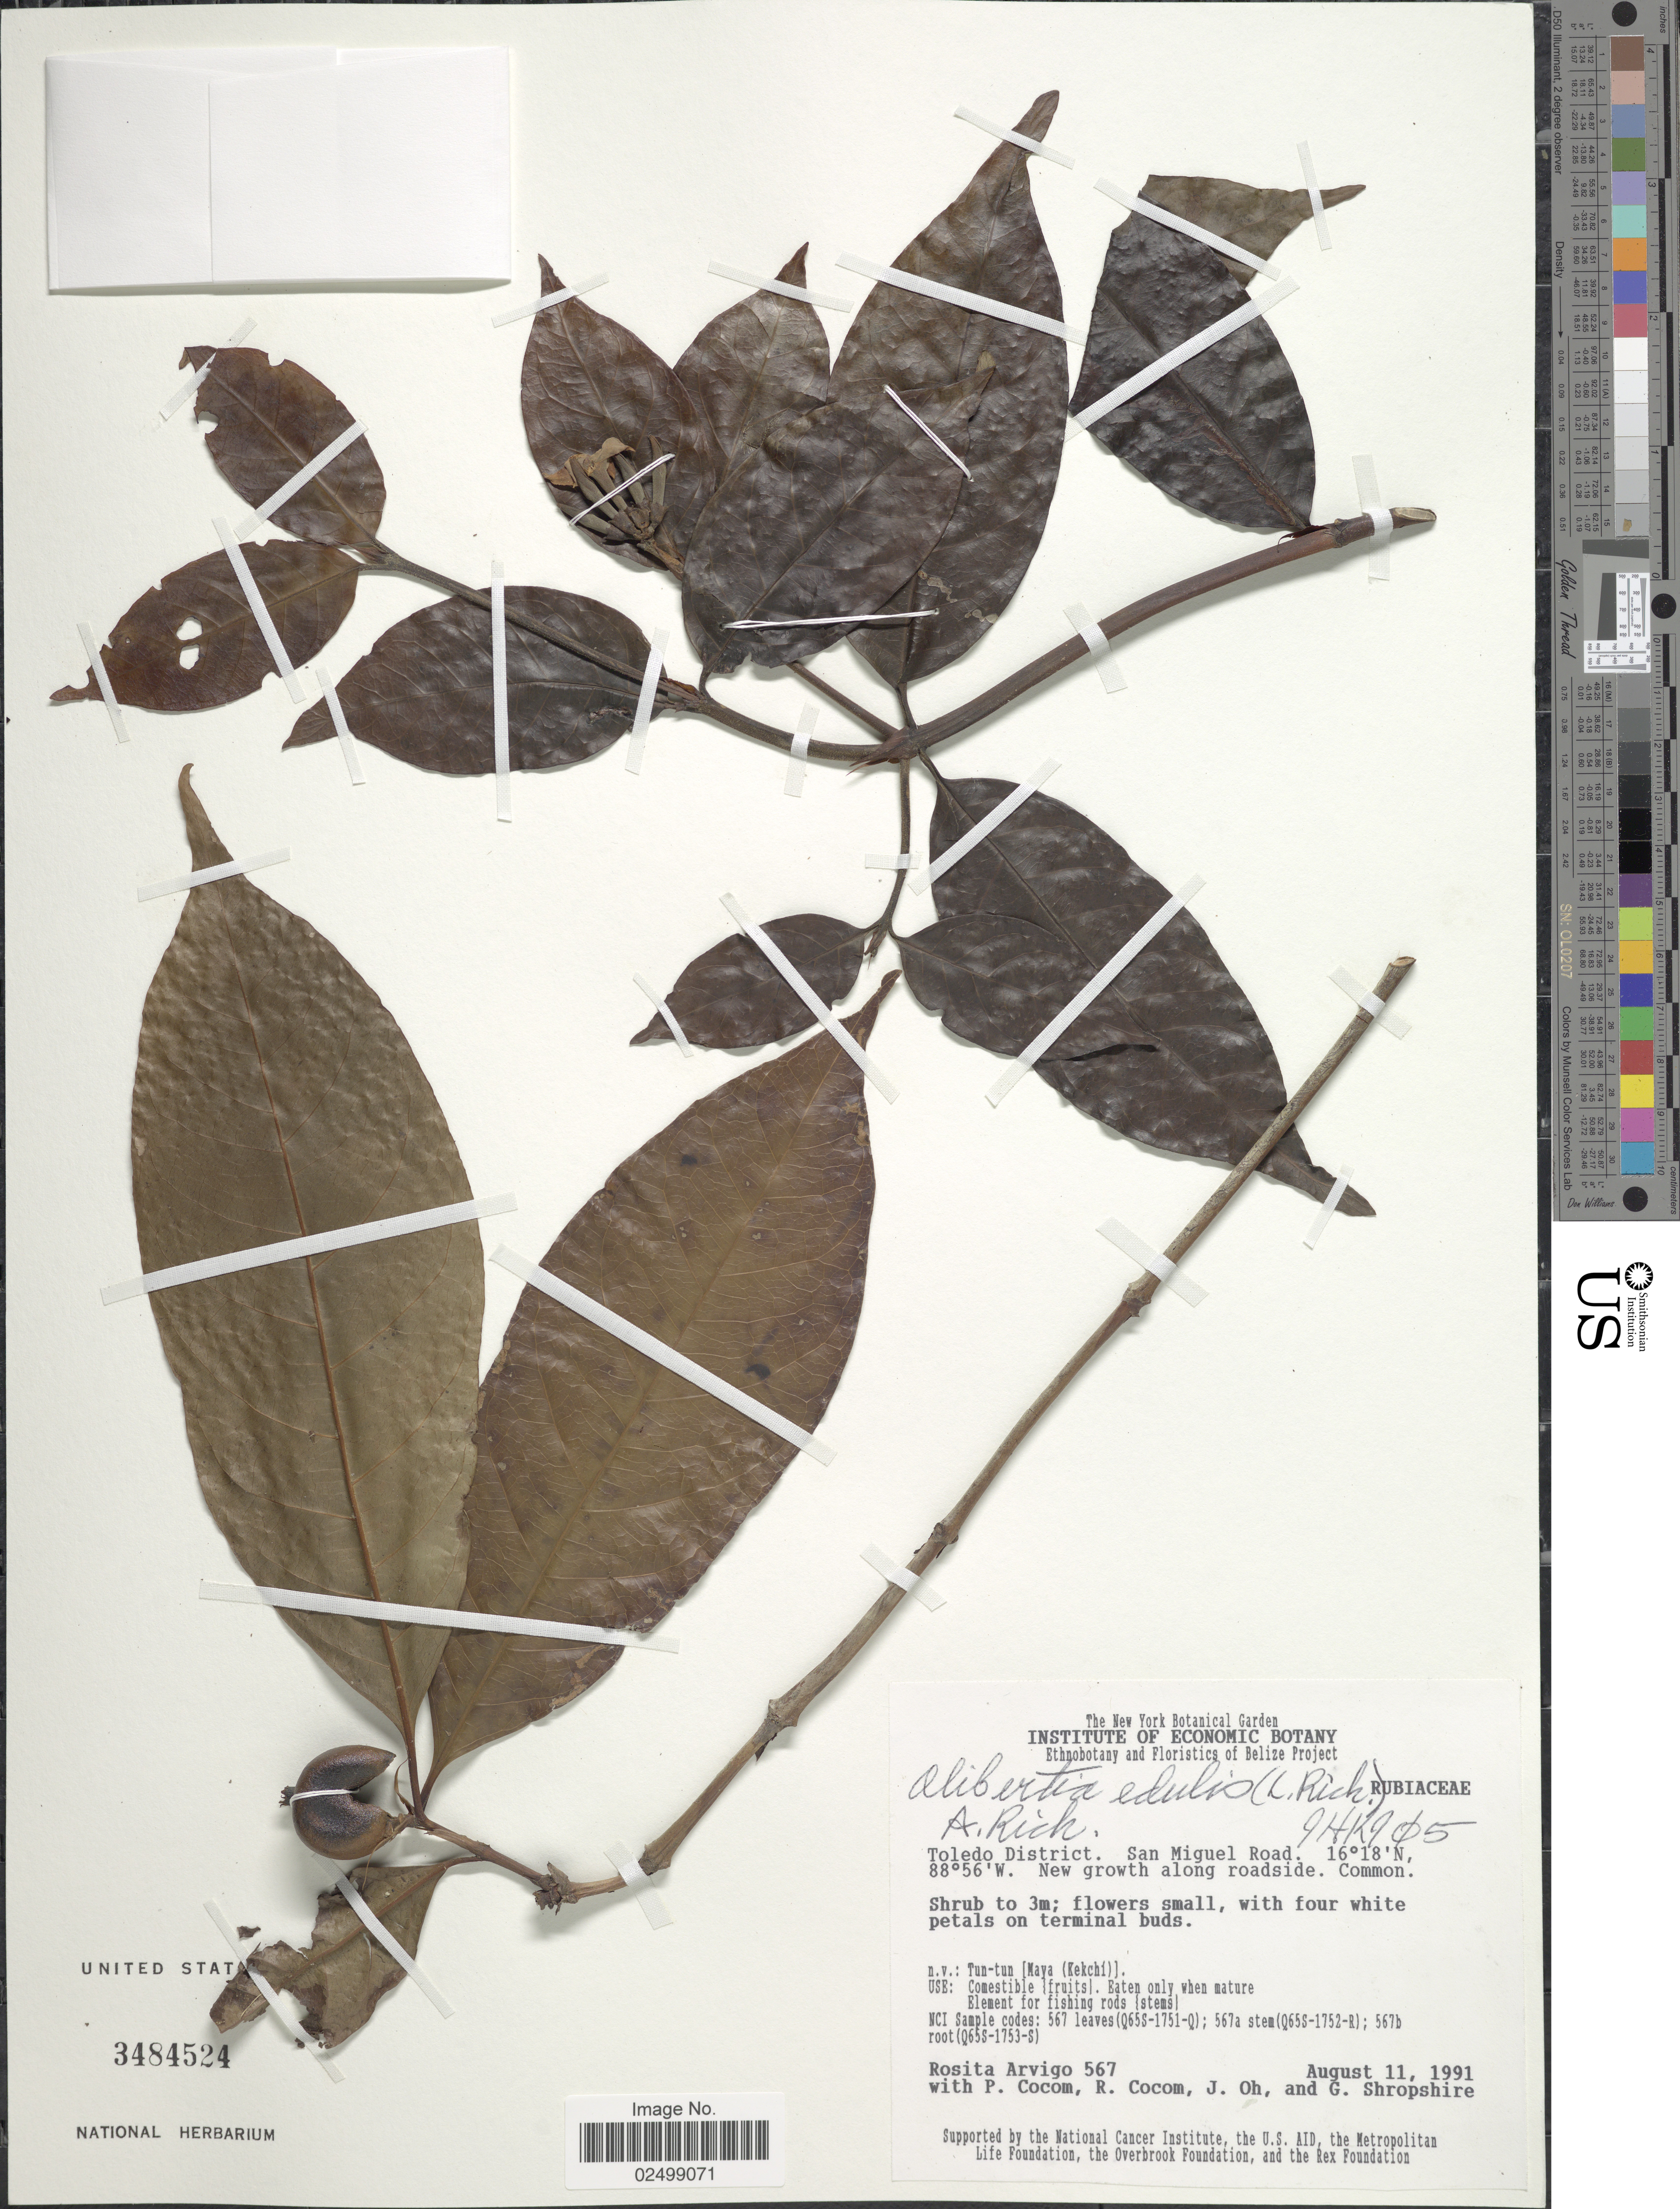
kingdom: Plantae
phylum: Tracheophyta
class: Magnoliopsida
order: Gentianales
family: Rubiaceae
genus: Alibertia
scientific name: Alibertia edulis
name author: (Rich.) A. Rich. ex DC.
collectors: R. Arvigo, P. Cocom, R. Cocom, J. Oh & G. Shropshire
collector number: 567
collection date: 1991-08-11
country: Belize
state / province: Toledo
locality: Toledo District. San Miguel Road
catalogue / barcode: US 3484524